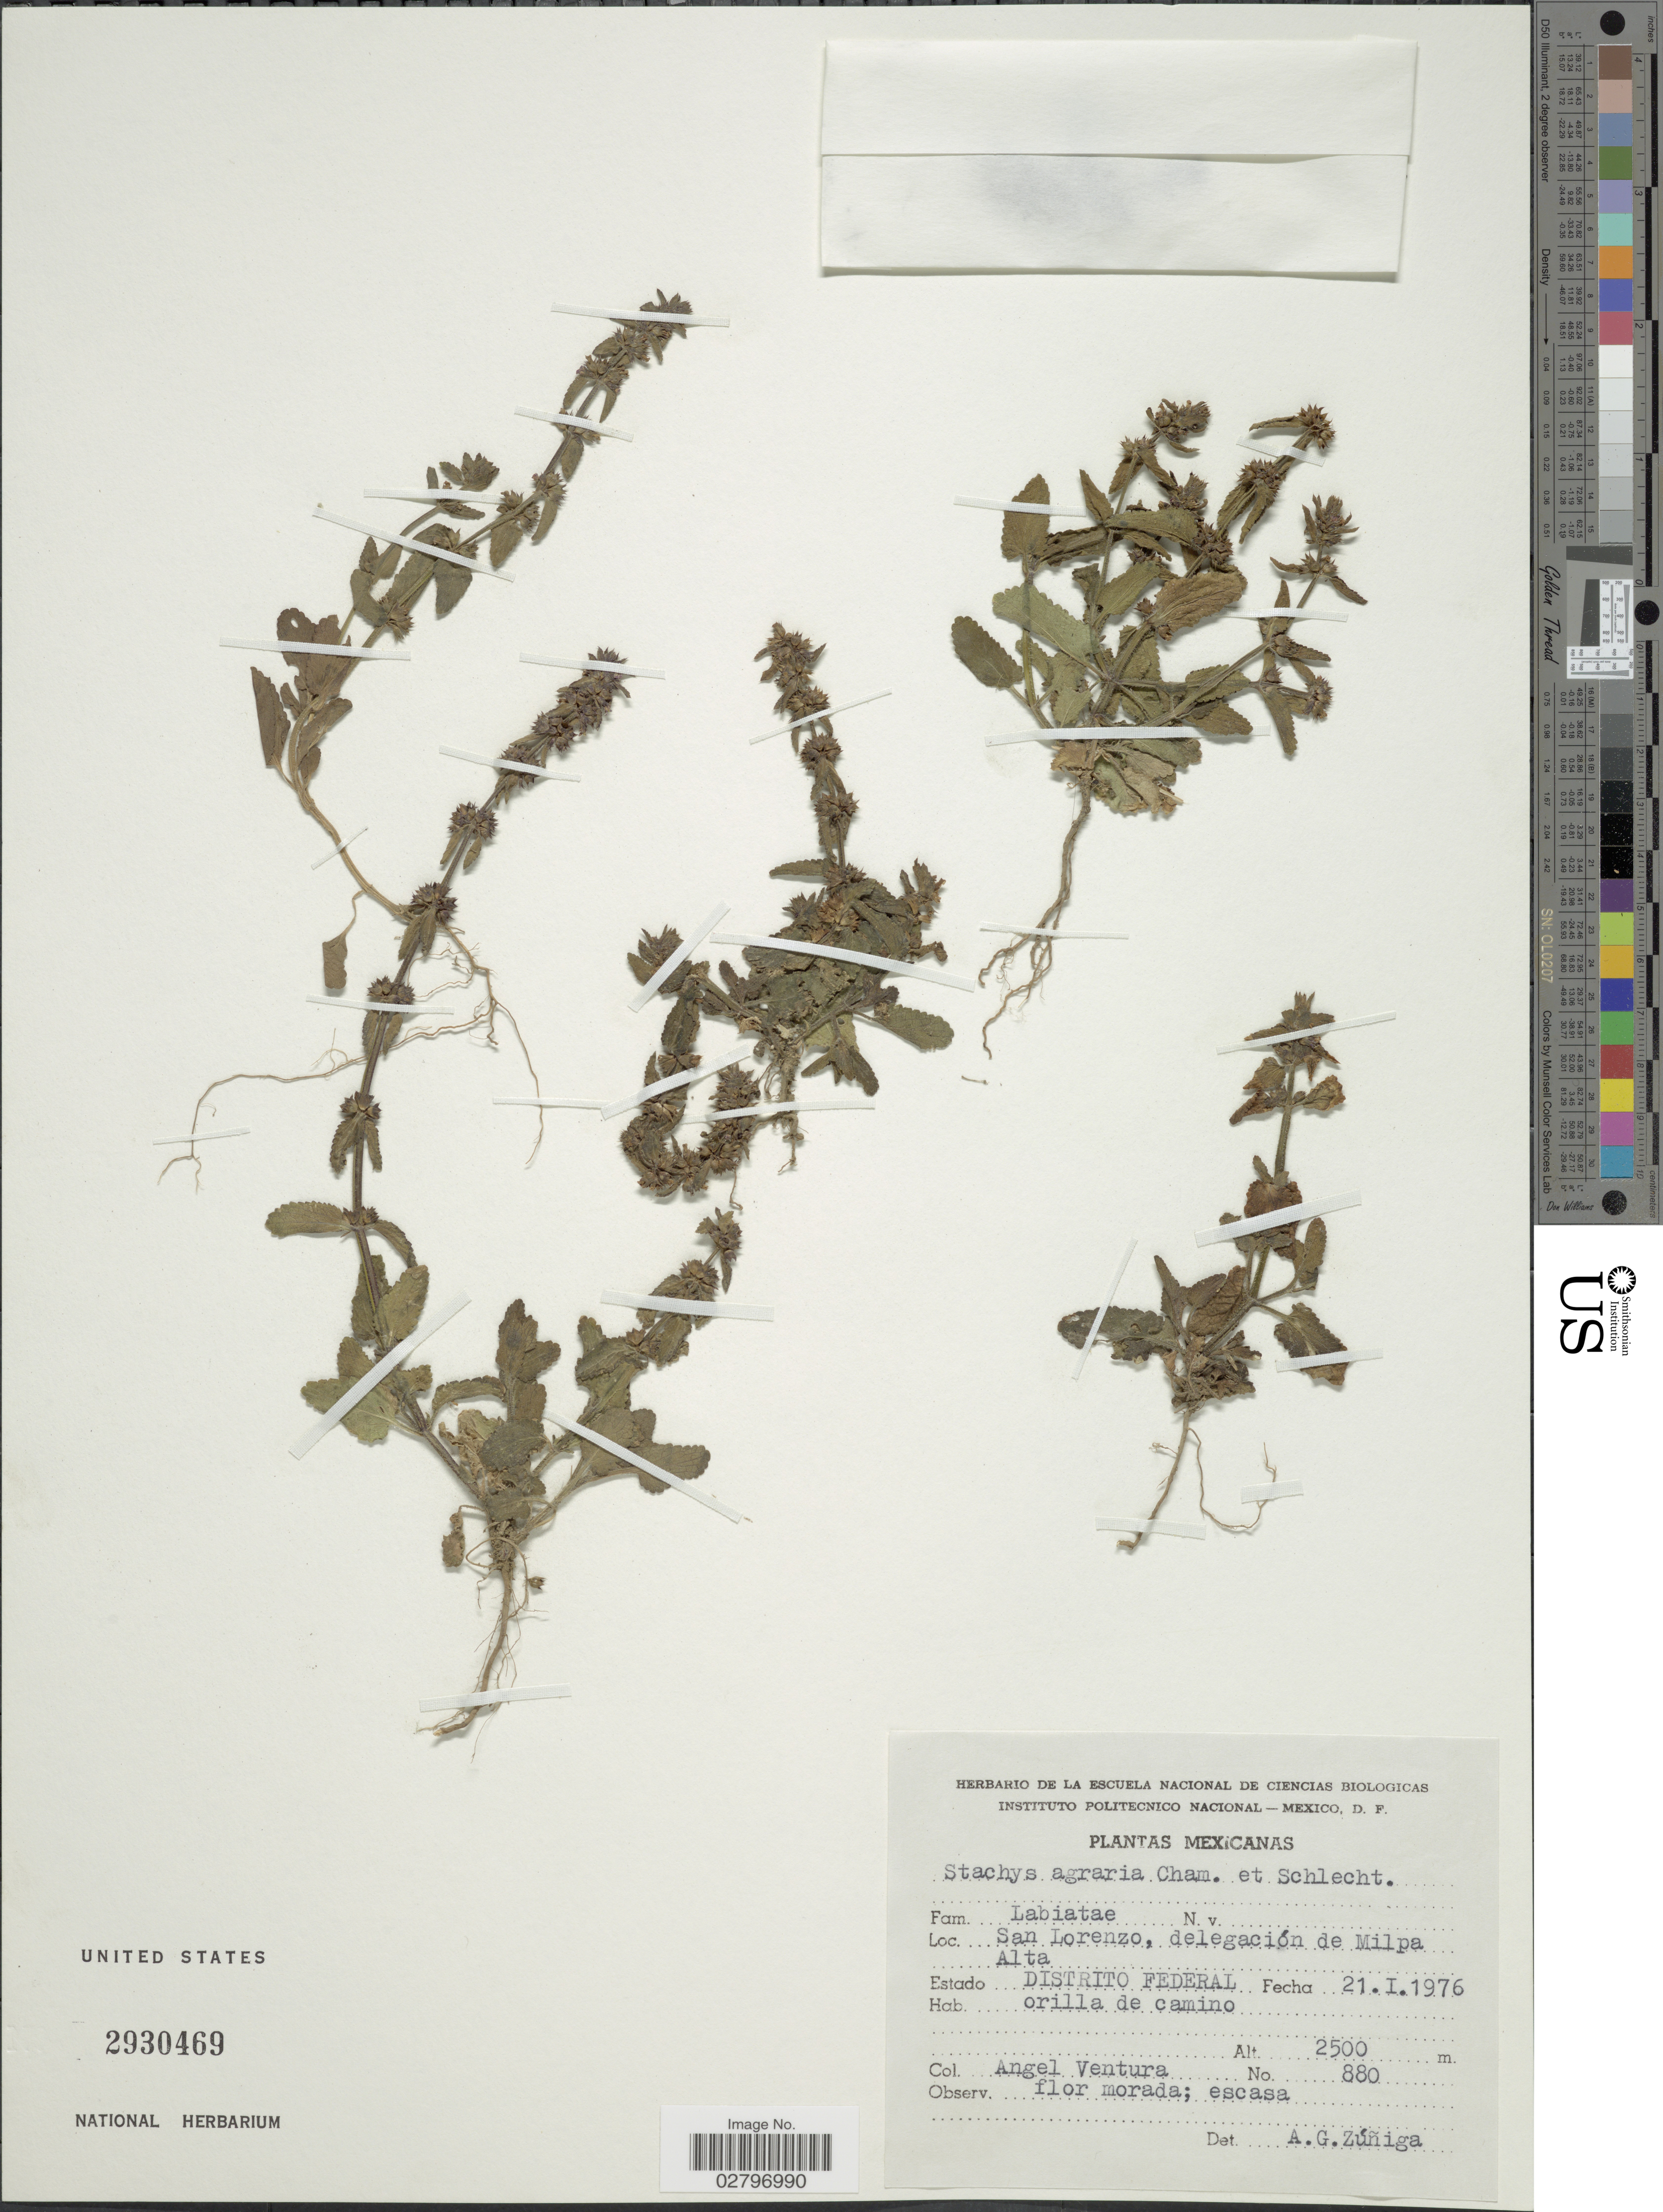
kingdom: Plantae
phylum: Tracheophyta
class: Magnoliopsida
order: Lamiales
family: Lamiaceae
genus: Stachys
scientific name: Stachys agraria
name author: Schltdl. & Cham.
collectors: A. Ventura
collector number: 880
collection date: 1976-01-21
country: Mexico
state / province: Distrito Federal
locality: San Lorenzo, delegación de Milpa Alta, Estado Distrito Federal.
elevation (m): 2500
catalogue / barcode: US 2930469